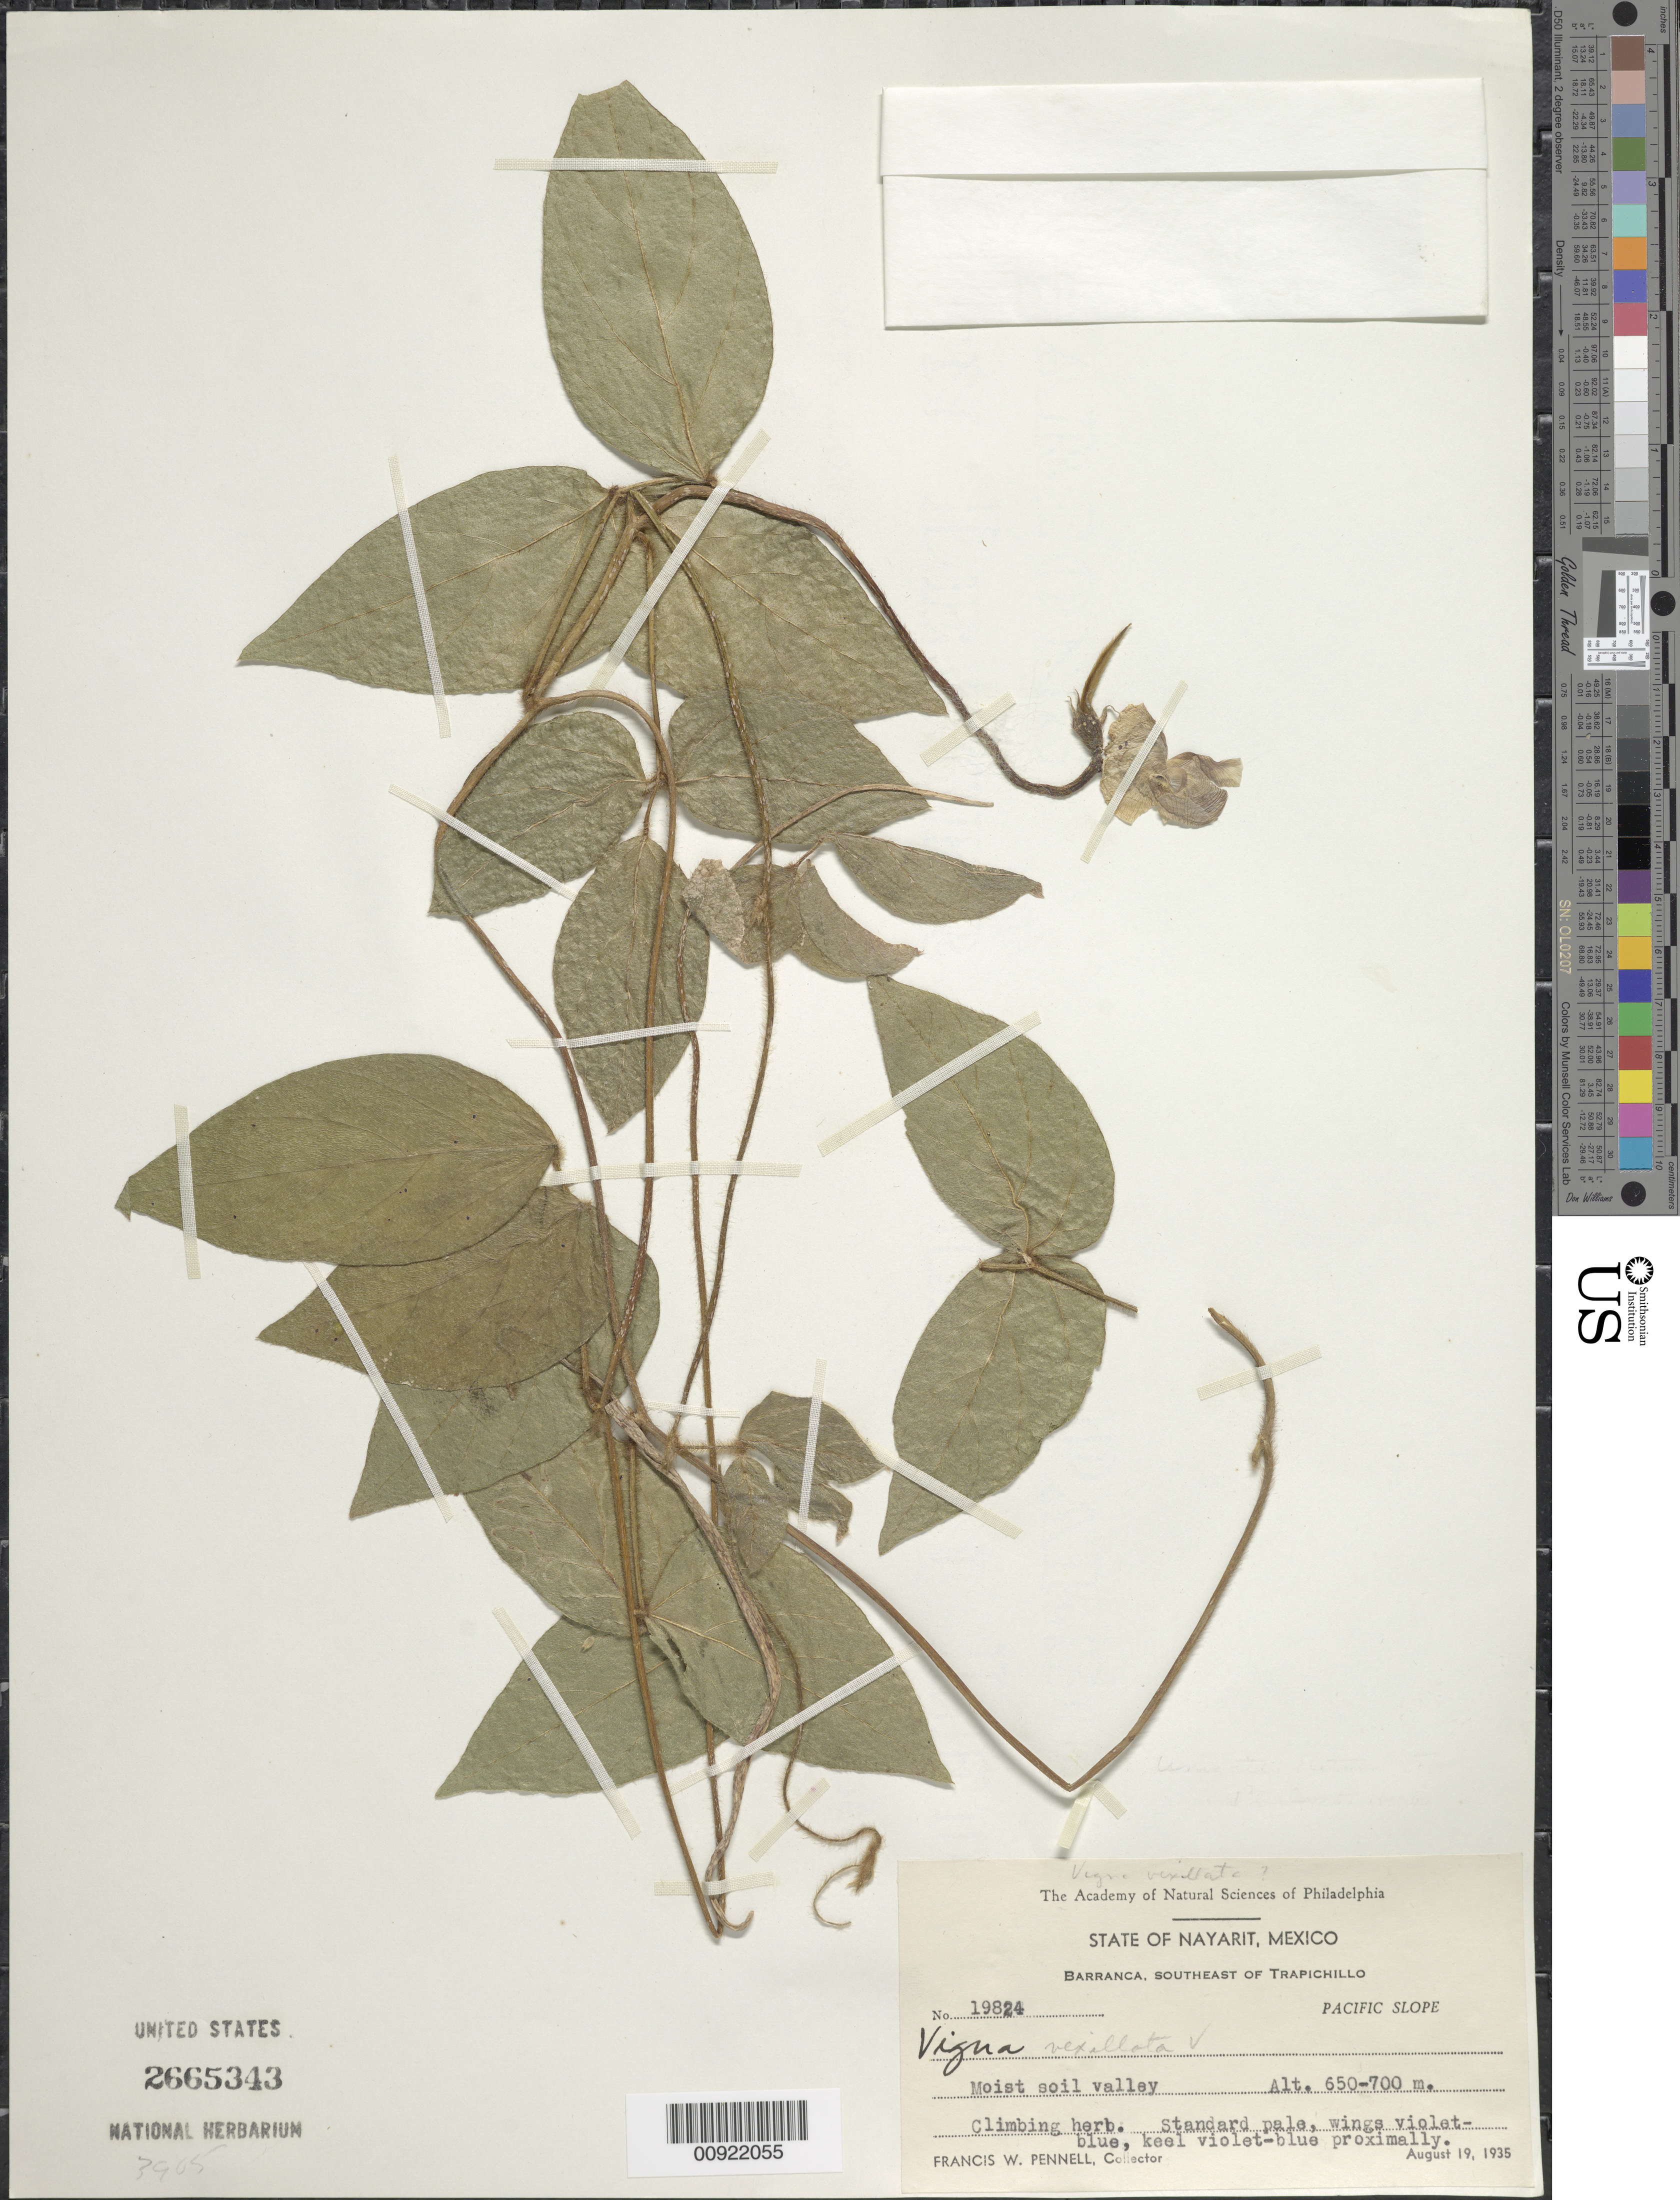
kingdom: Plantae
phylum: Tracheophyta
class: Magnoliopsida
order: Fabales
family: Fabaceae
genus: Vigna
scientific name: Vigna vexillata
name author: (L.) A. Rich.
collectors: F. W. Pennell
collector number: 19824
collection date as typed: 19 Aug 1935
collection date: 1935-08-19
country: Mexico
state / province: Nayarit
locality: Barranca, southeast of Trapichillo, State of Nayarit. Pacific slope.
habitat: Moist soil valley.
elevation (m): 700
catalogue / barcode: US 2665343